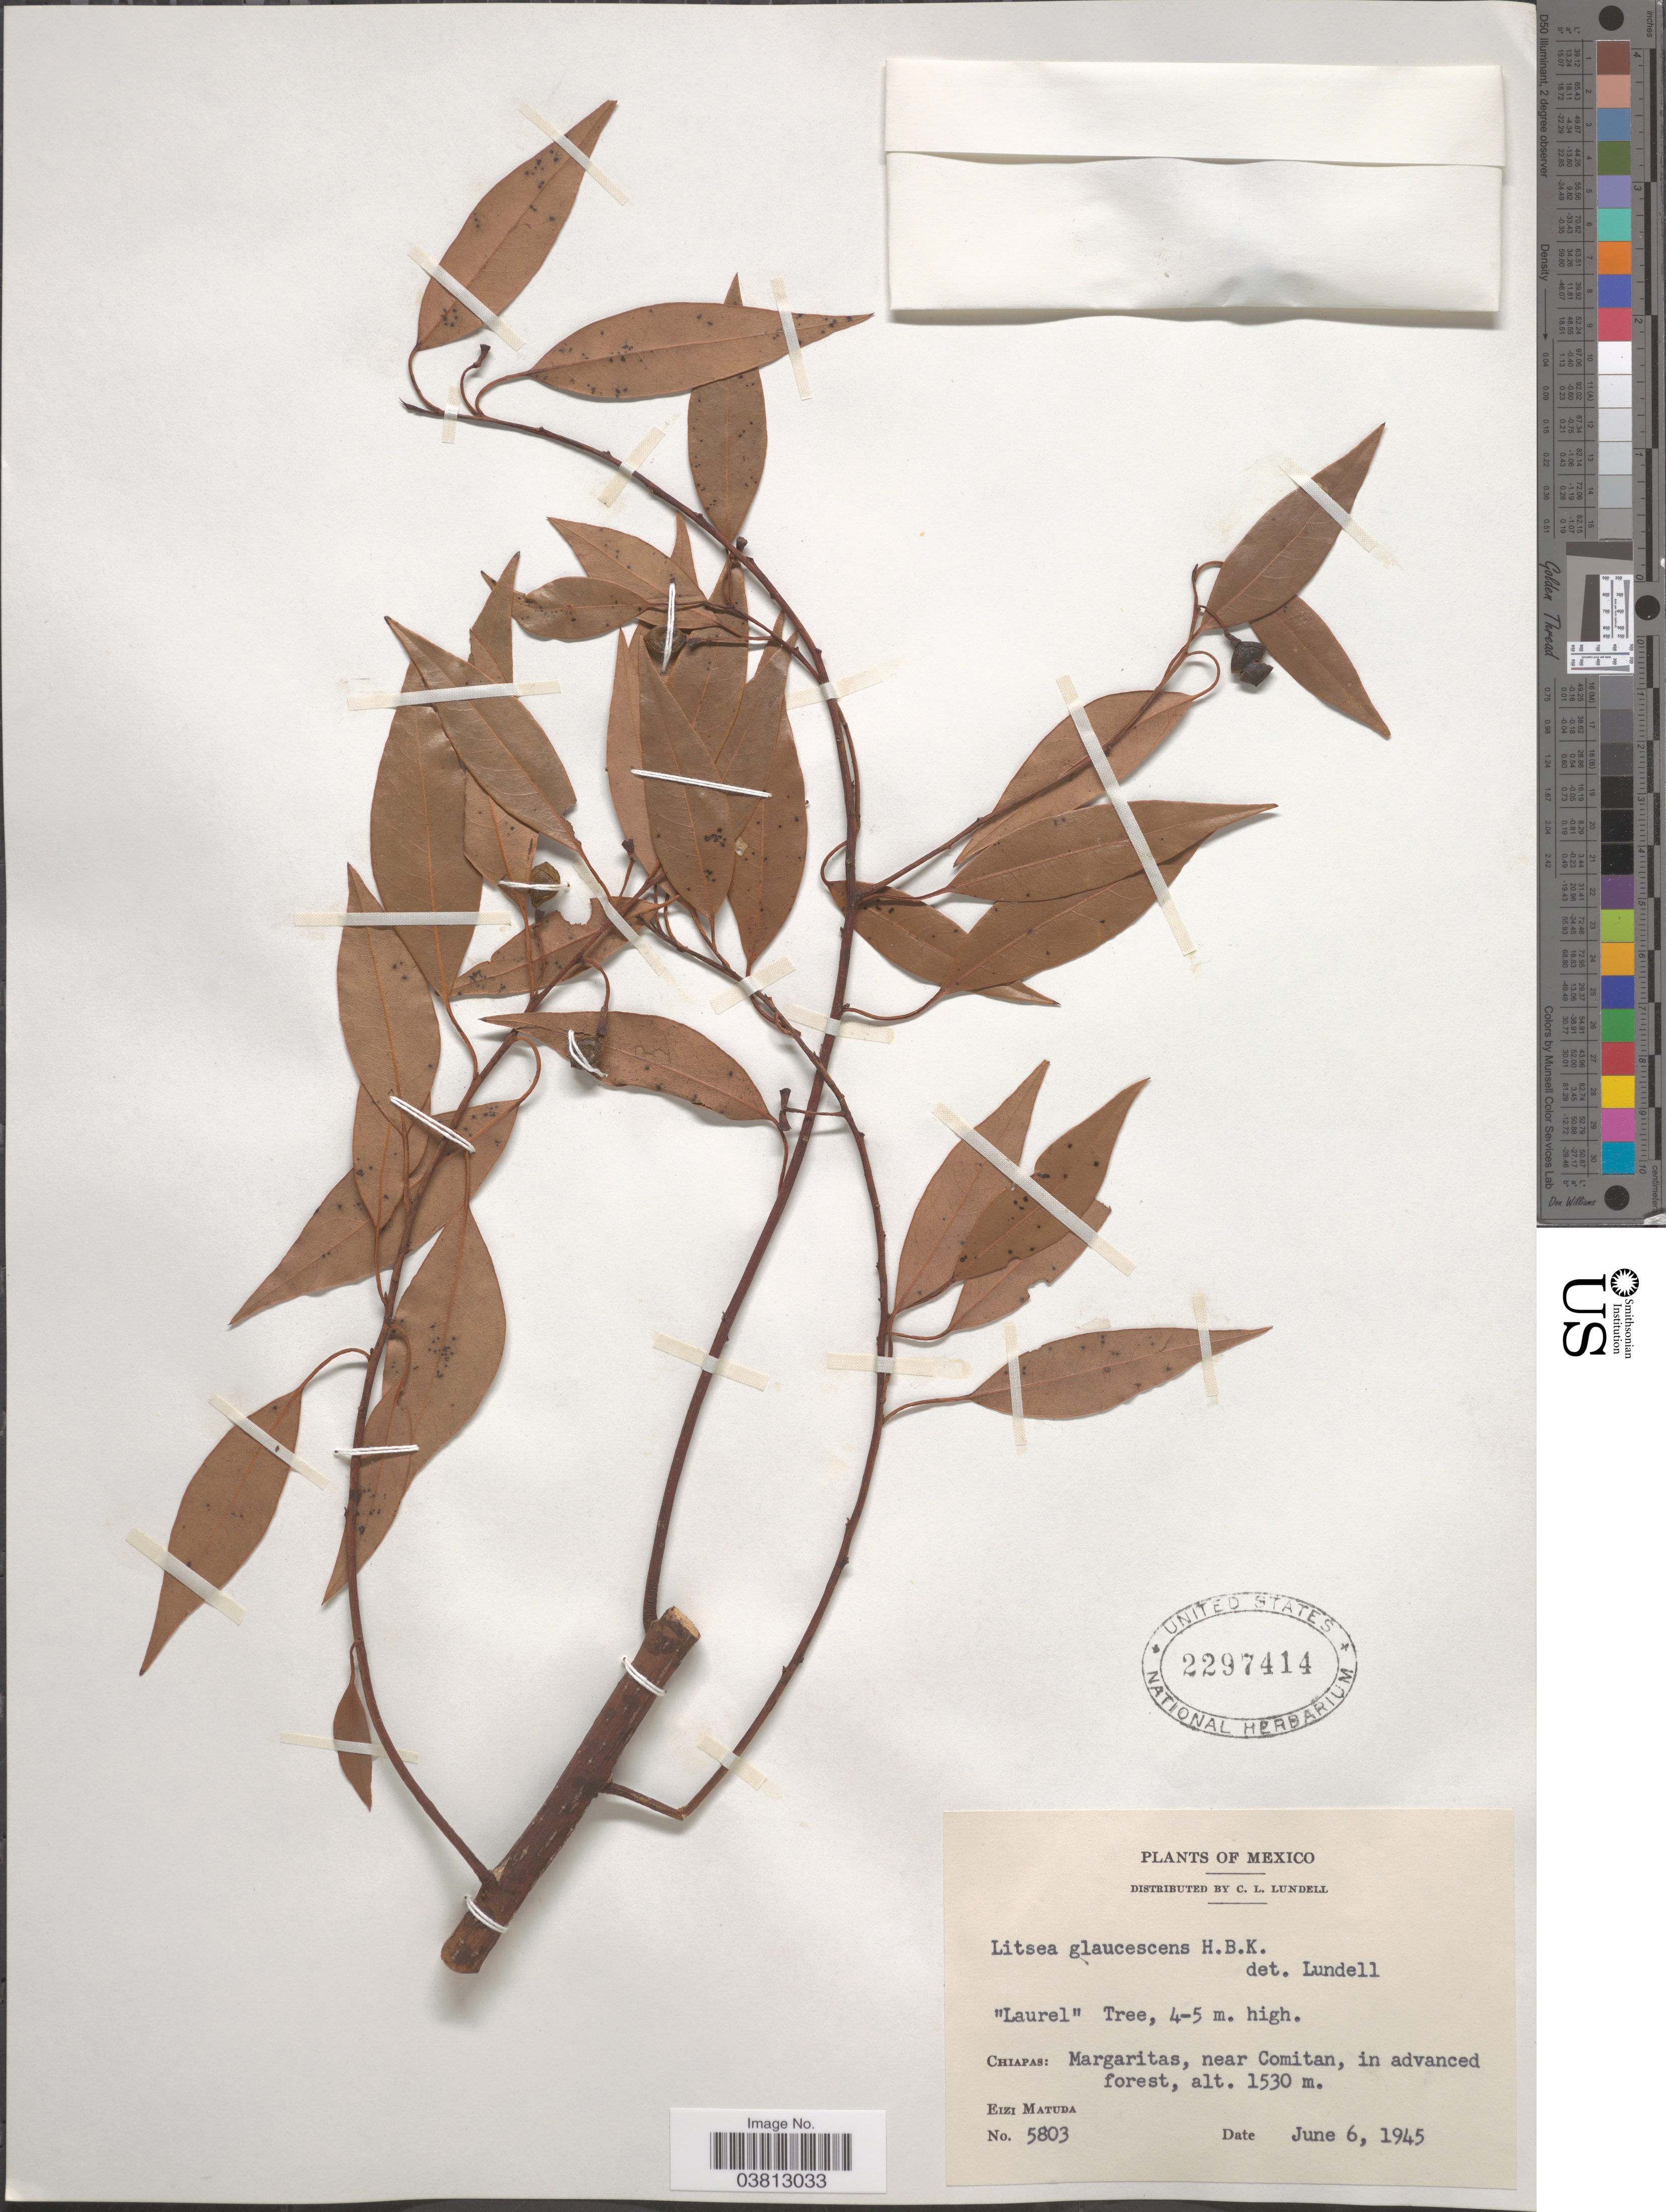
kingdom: Plantae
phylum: Tracheophyta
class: Magnoliopsida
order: Laurales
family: Lauraceae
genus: Litsea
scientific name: Litsea glaucescens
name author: Kunth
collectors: E. Matuda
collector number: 5803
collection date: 1945-06-06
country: Mexico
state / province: Chiapas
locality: Margaritas, near Comitan, in advanced forest.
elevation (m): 1530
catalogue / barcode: US 2297414